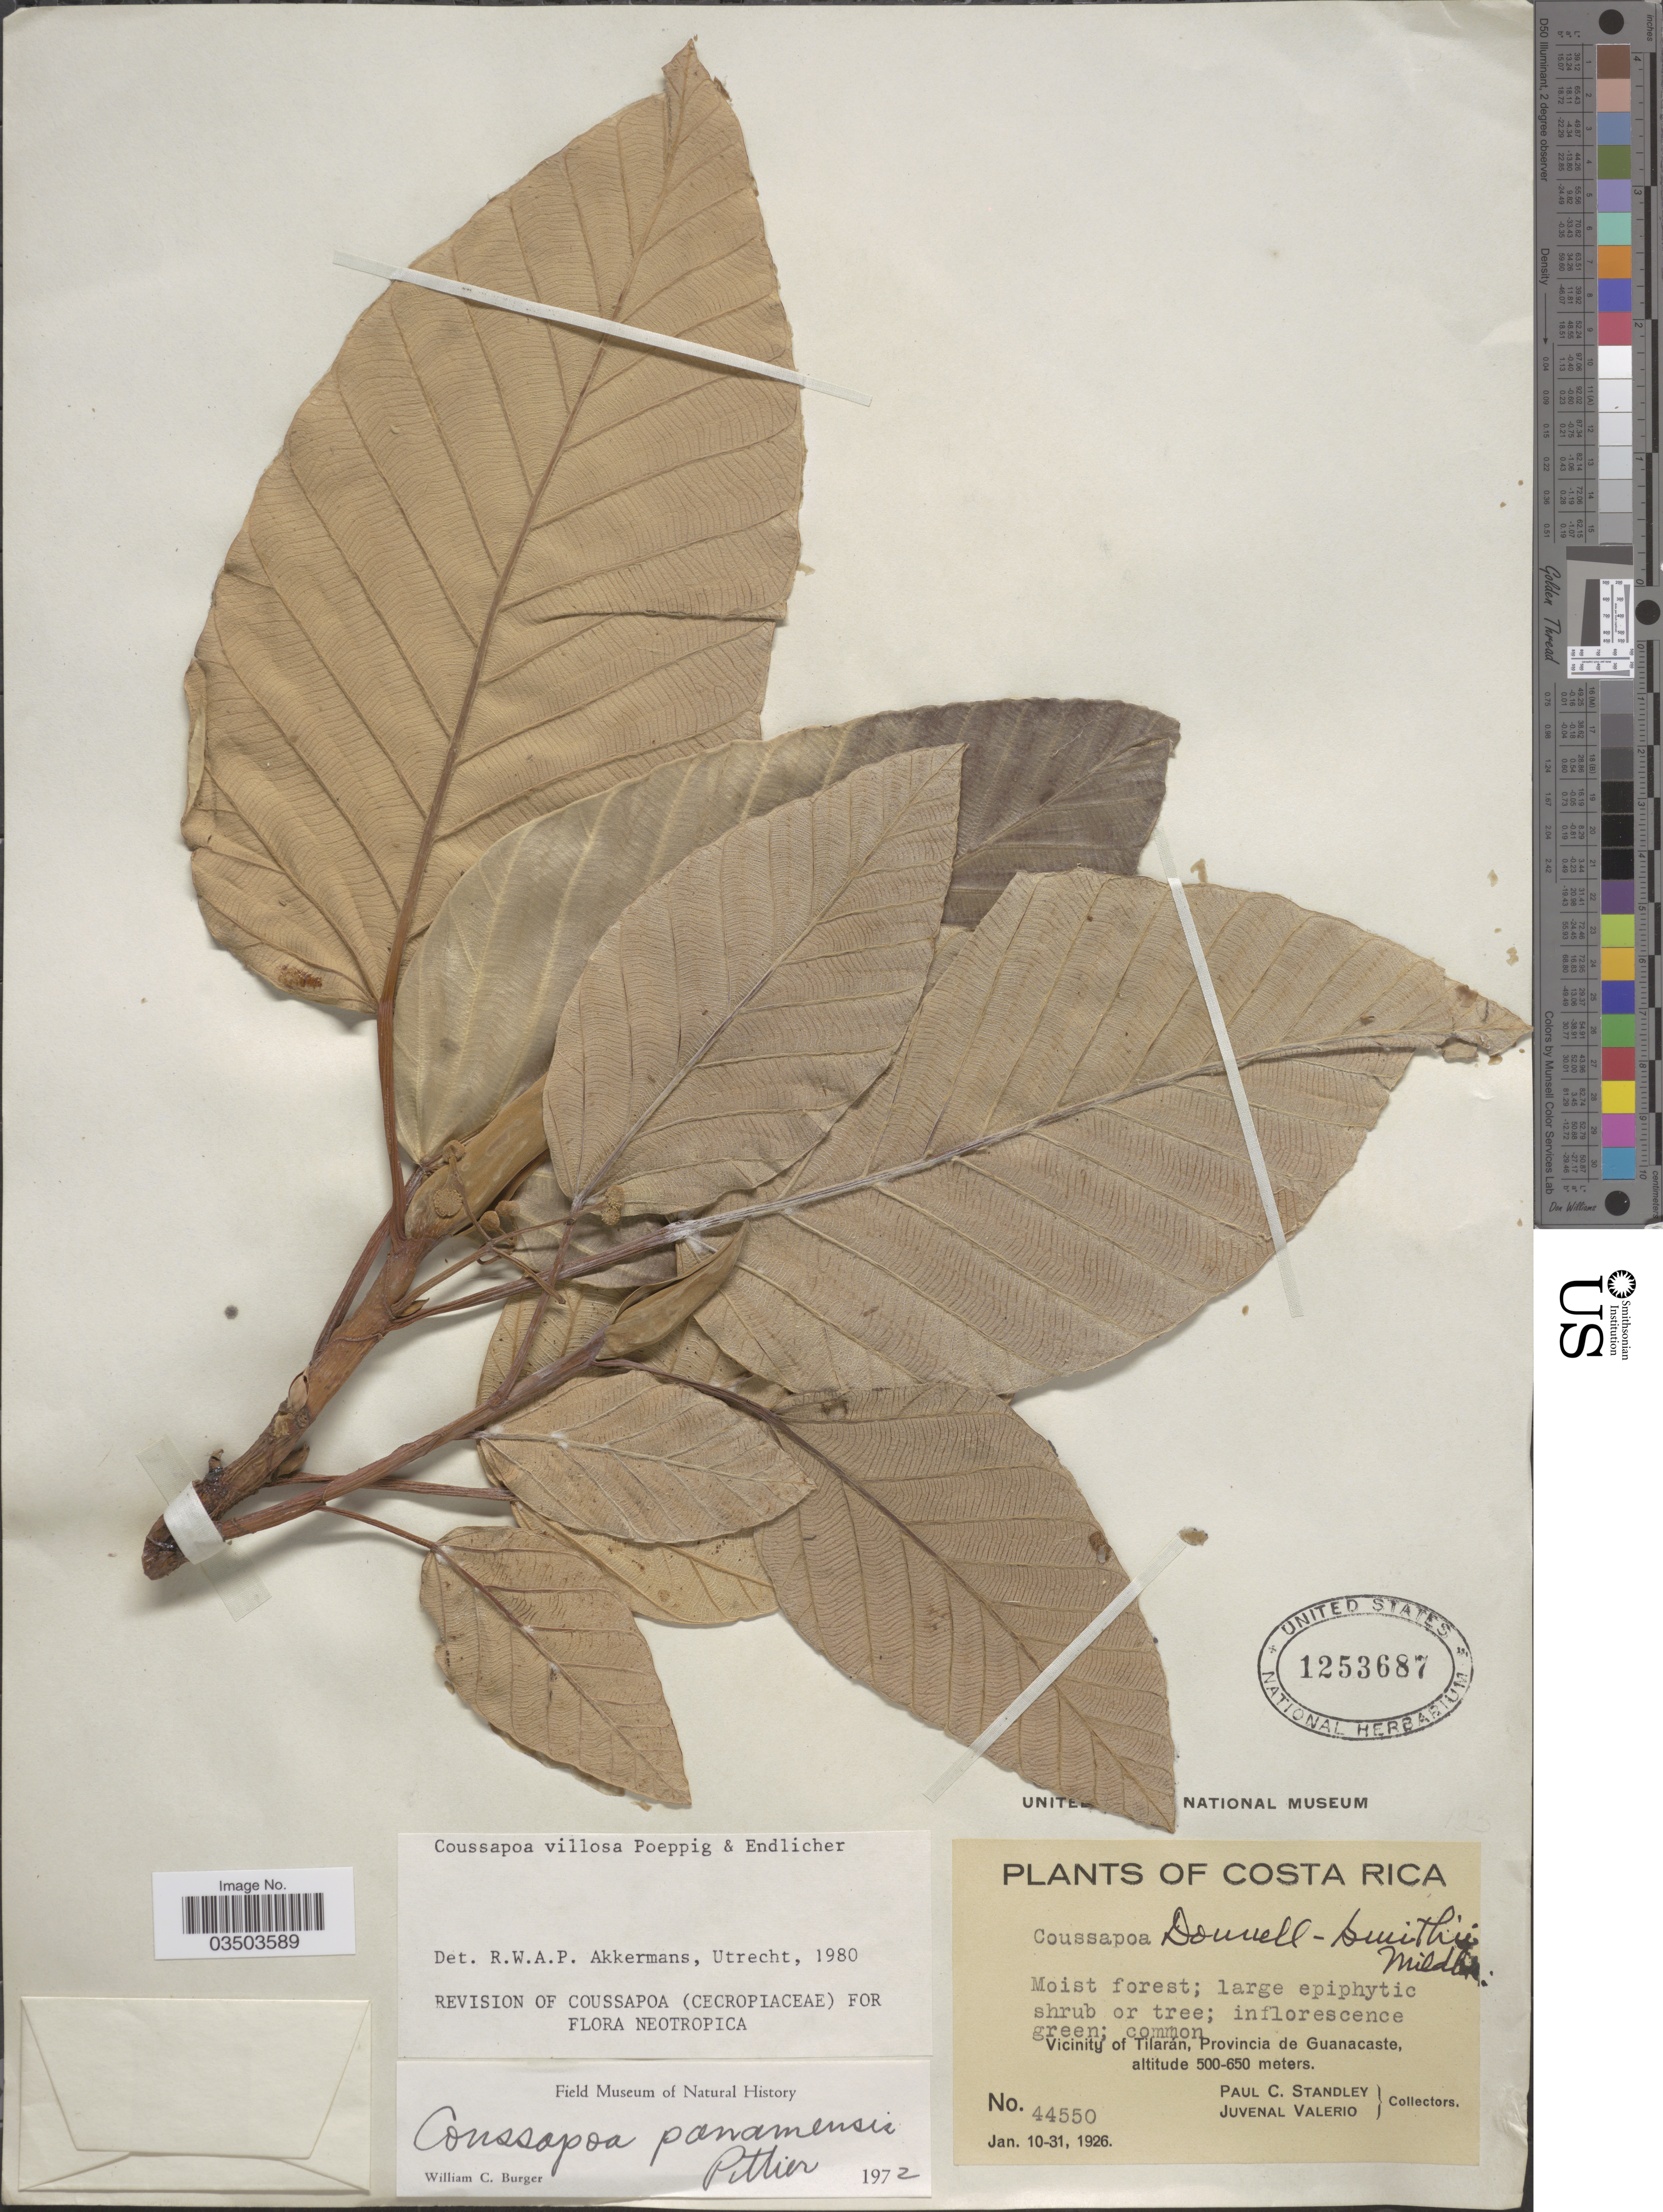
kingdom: Plantae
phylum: Tracheophyta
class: Magnoliopsida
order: Rosales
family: Urticaceae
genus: Coussapoa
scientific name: Coussapoa villosa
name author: Poepp. & Endl.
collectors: P. C. Standley & J. Valerio R.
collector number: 44550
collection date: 1926-01-10/1926-01-31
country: Costa Rica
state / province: Guanacaste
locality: Vicinity of Tilarán.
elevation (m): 500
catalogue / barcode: US 1253687